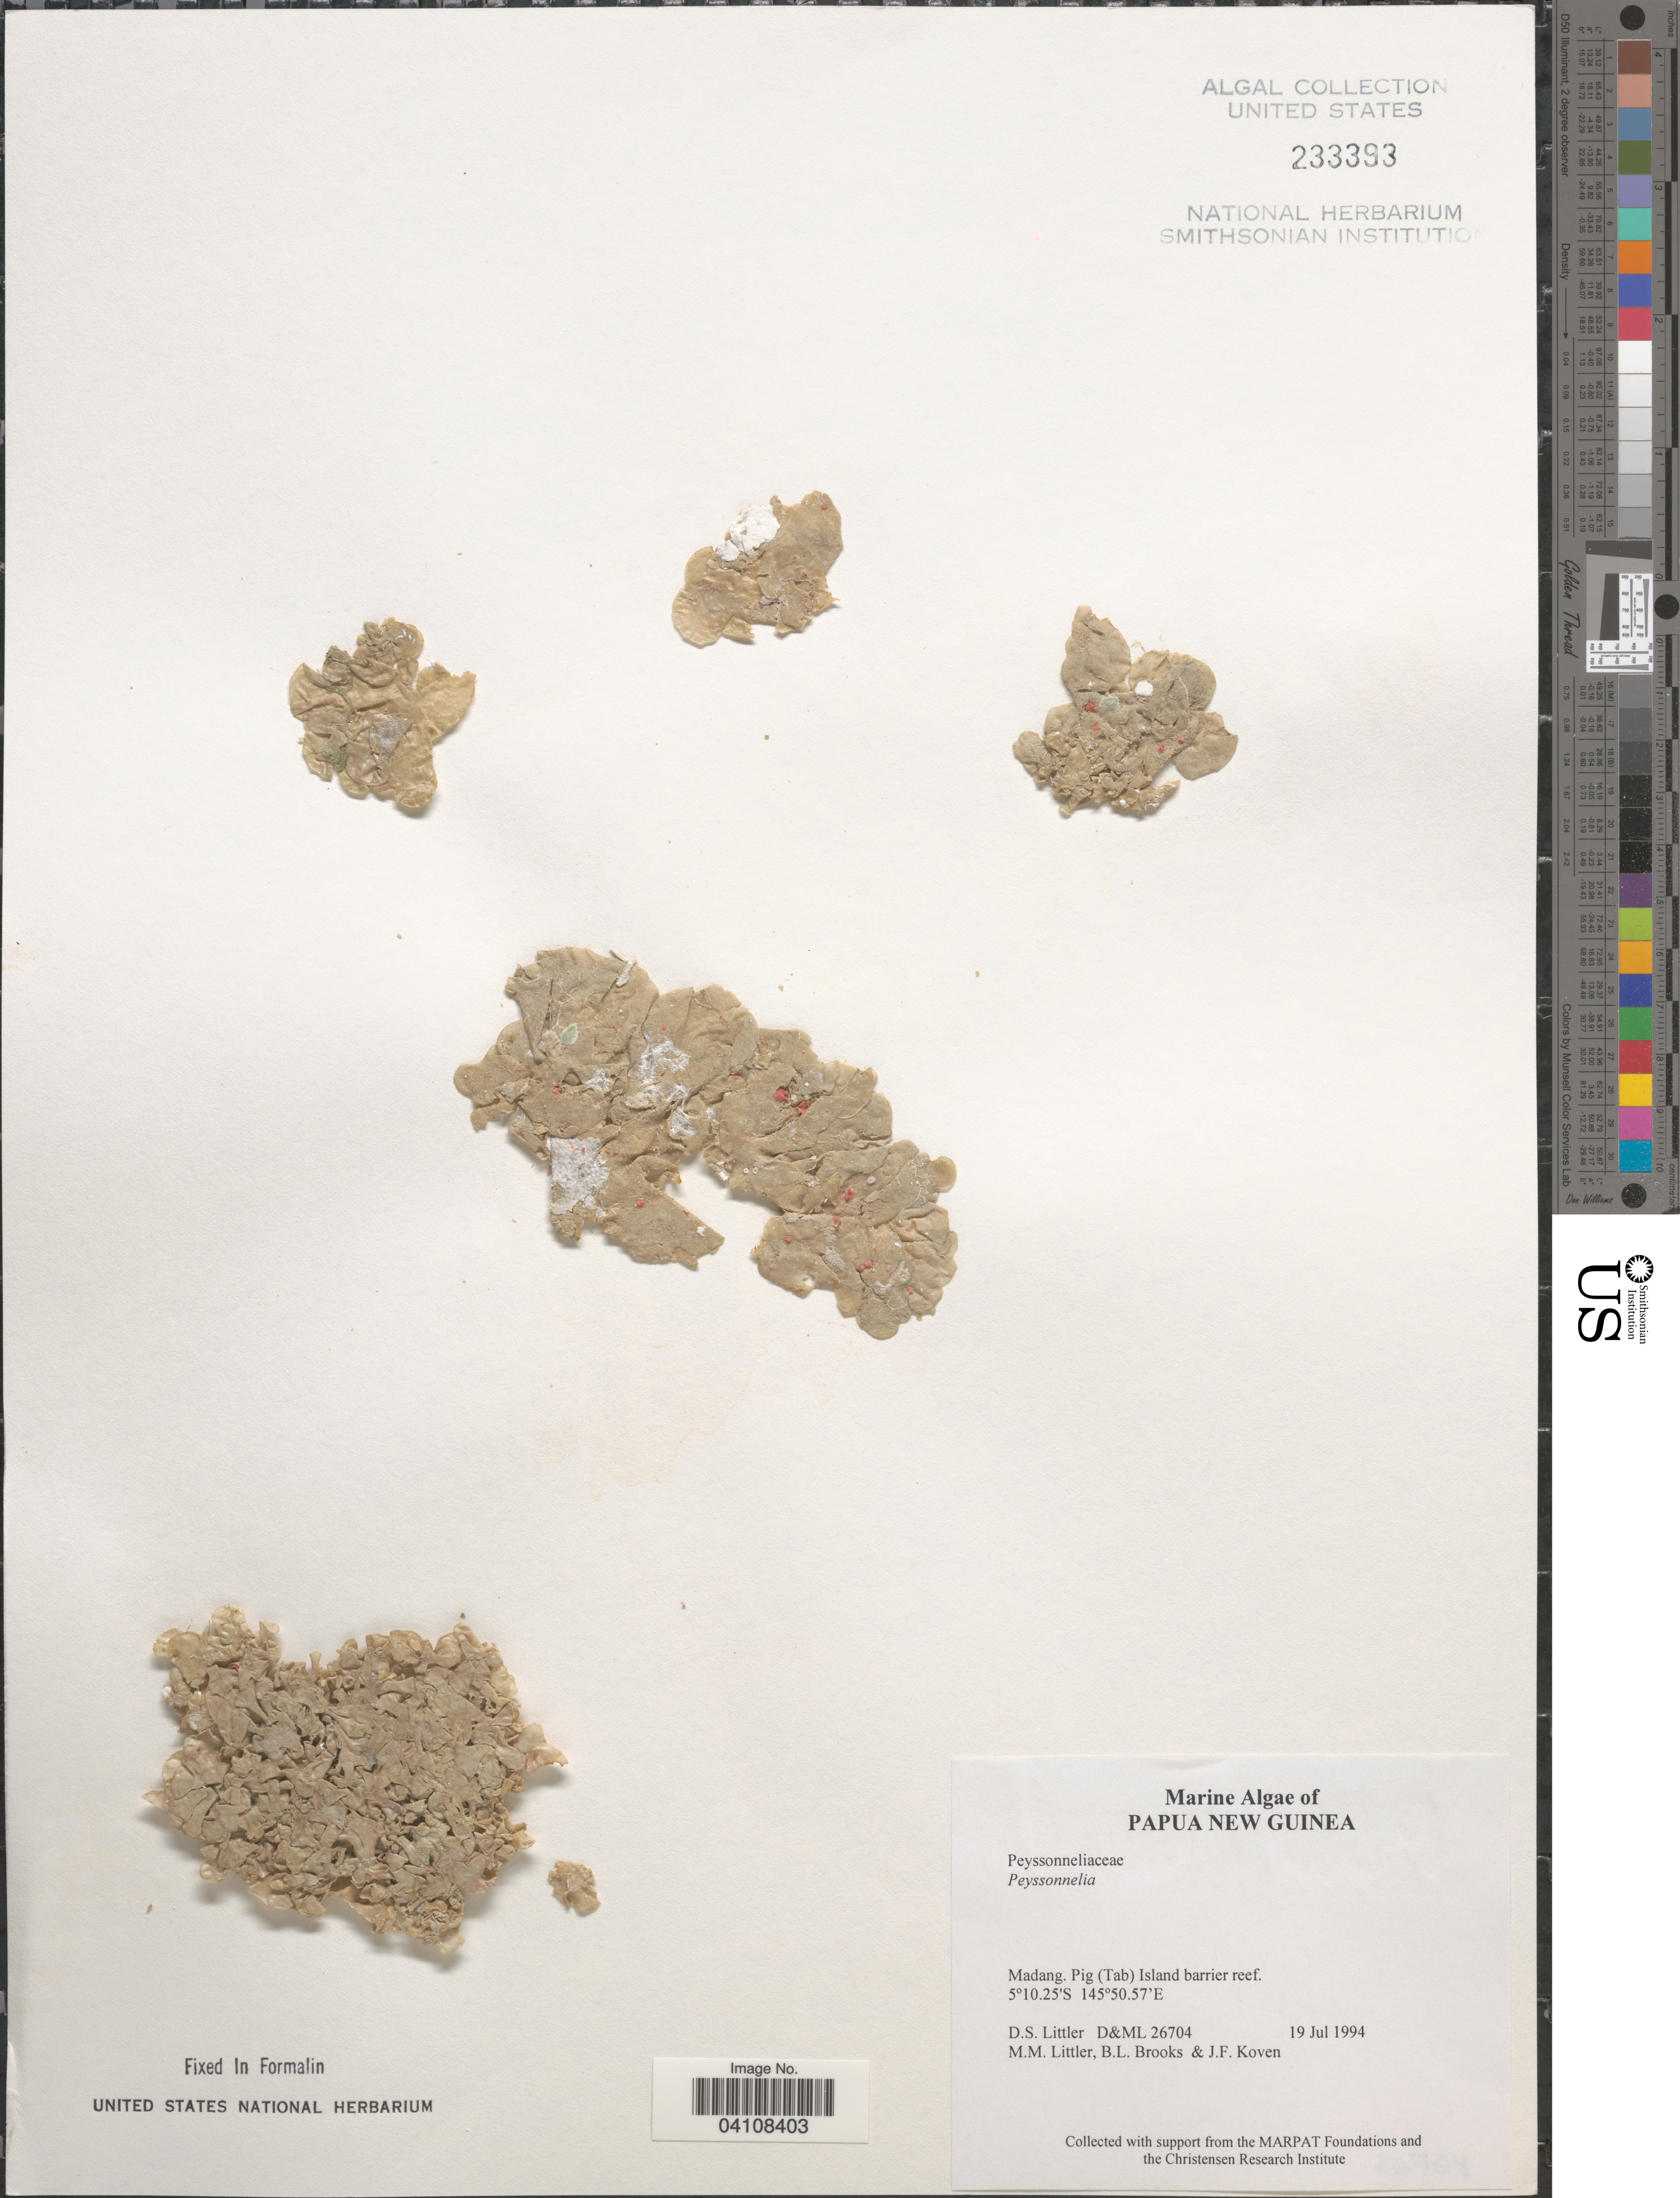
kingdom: Plantae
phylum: Rhodophyta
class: Florideophyceae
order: Peyssonneliales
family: Peyssonneliaceae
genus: Peyssonnelia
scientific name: Peyssonnelia sp.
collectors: D. S. Littler, B. Brooks & J. Koven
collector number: D&ML26704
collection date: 1994-07-19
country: Papua New Guinea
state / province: Madang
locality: Pig (Tab) Island barrier reef.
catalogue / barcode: US 233393